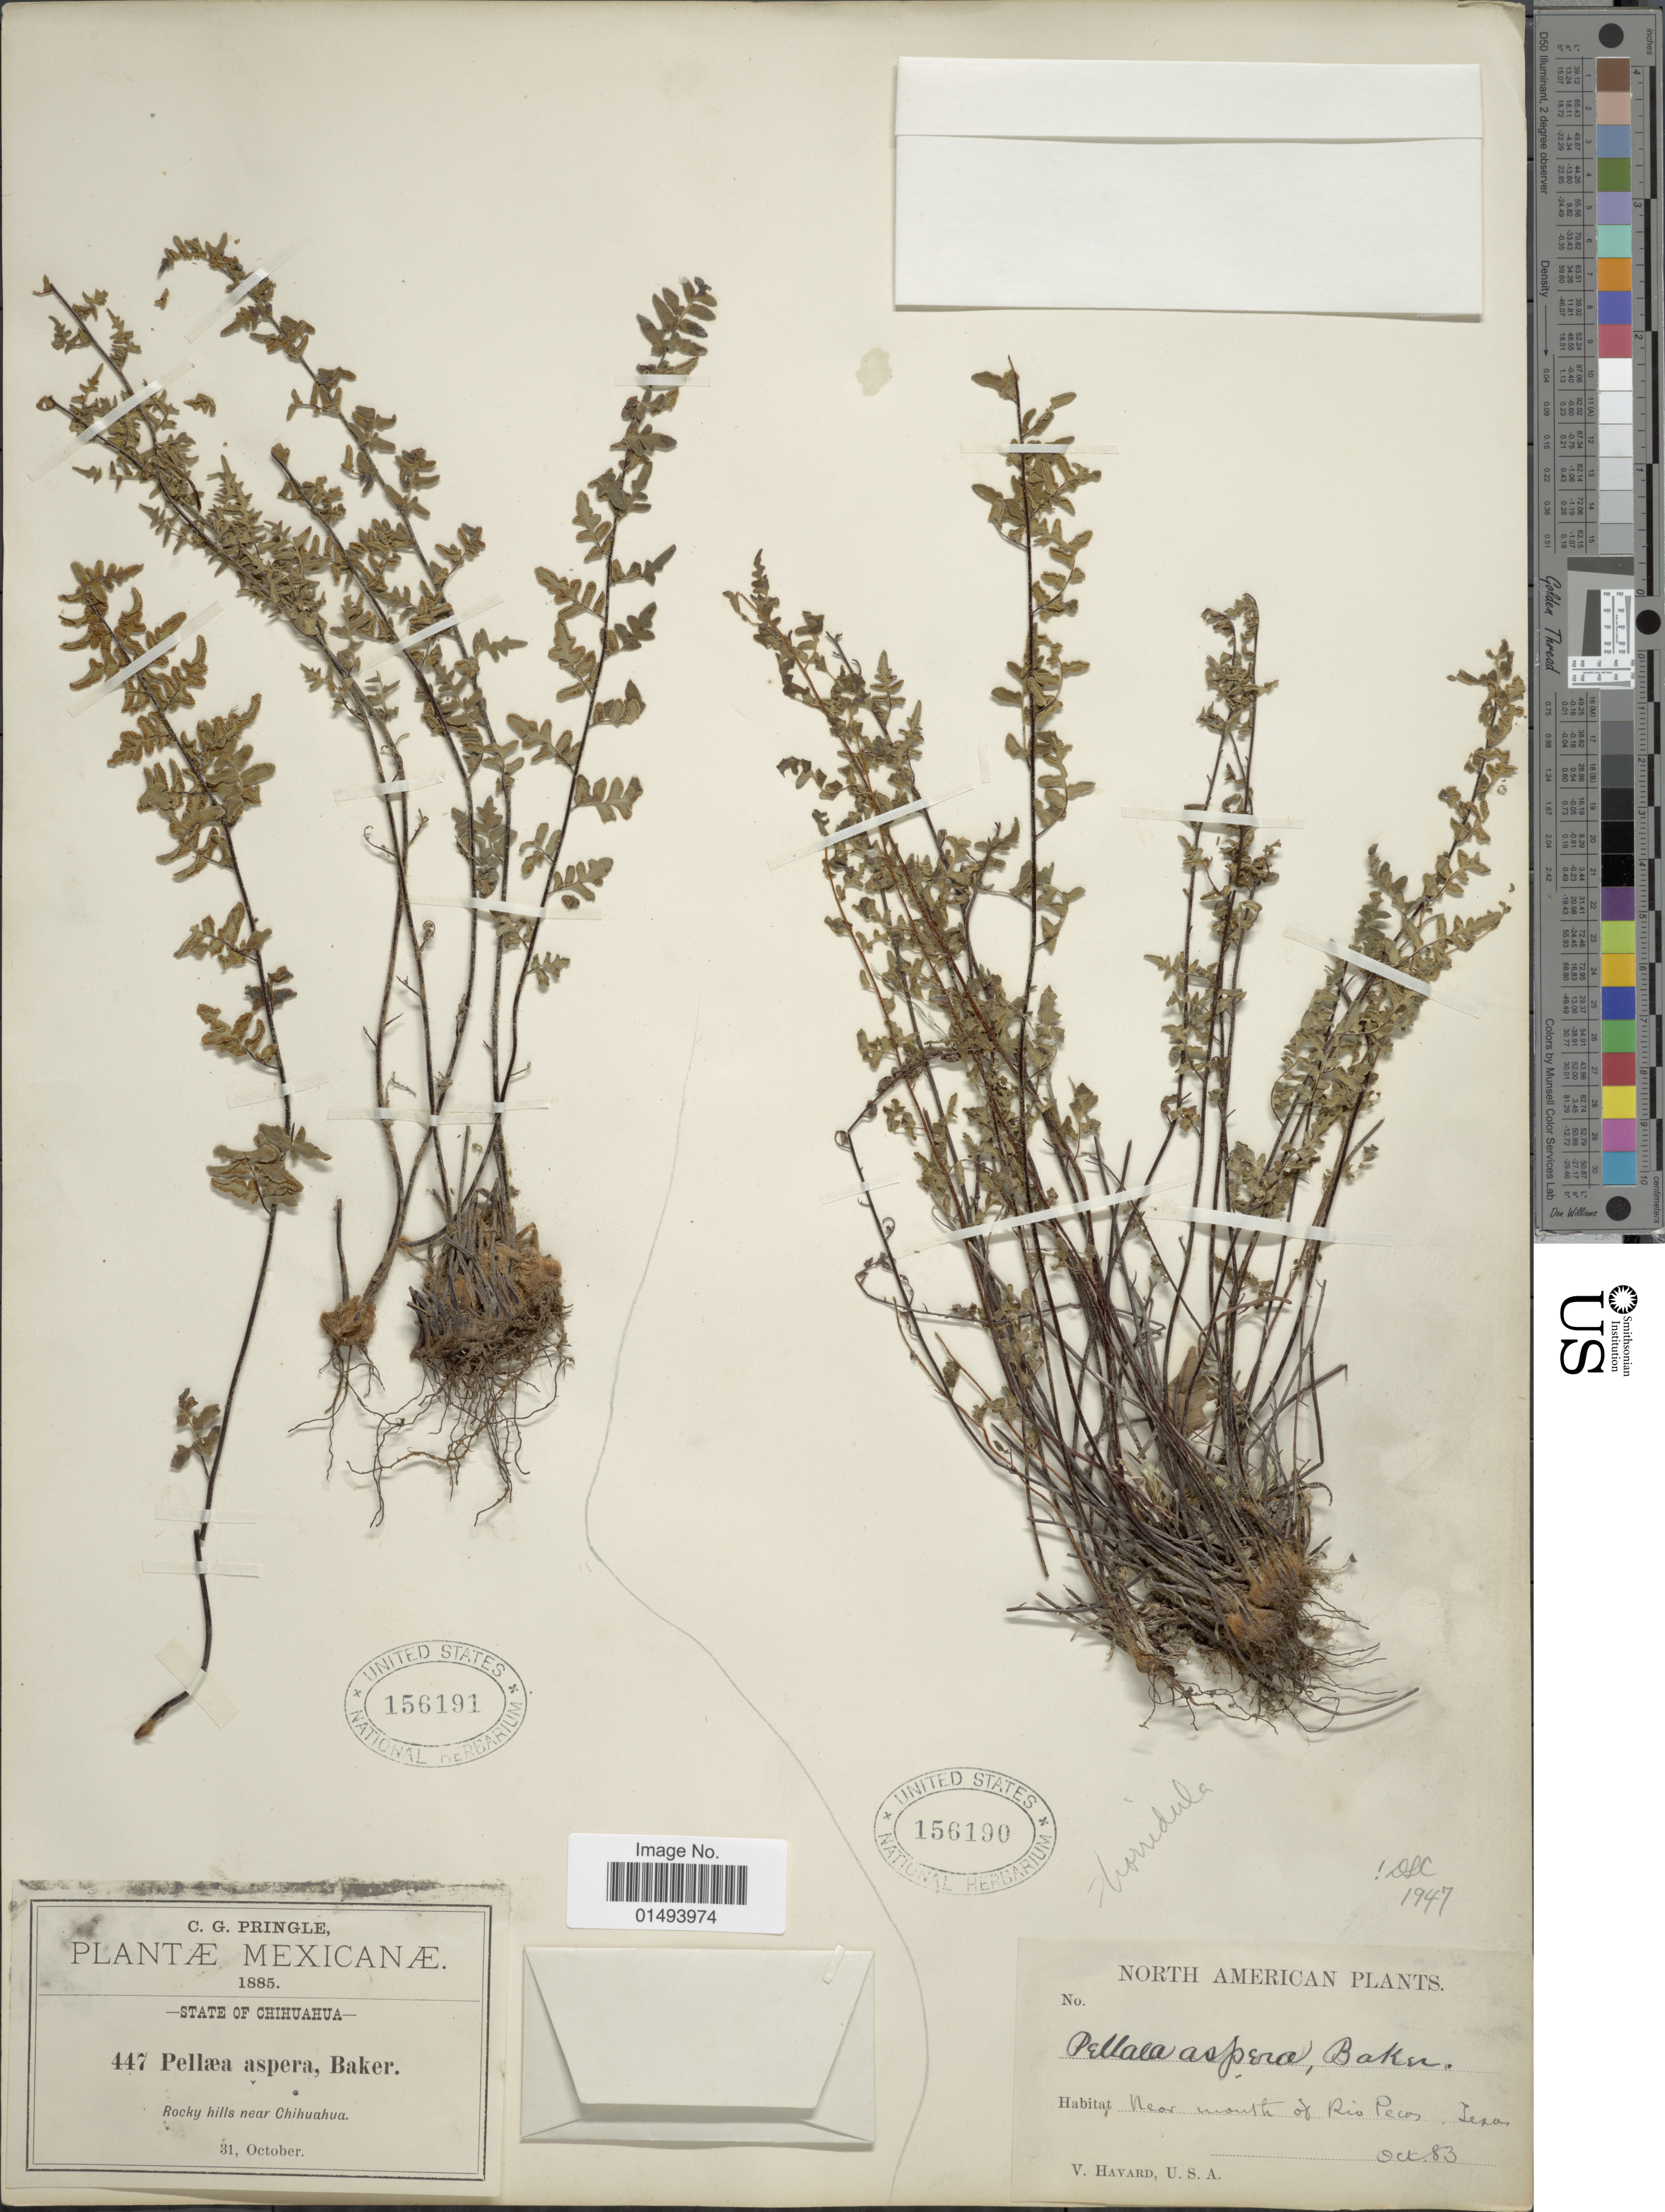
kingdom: Plantae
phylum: Tracheophyta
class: Polypodiopsida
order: Polypodiales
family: Pteridaceae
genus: Myriopteris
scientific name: Myriopteris scabra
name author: (C. Chr.) Grusz & Windham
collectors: C. G. Pringle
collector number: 447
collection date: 1885-10-31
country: Mexico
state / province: Chihuahua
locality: Rocky Hills near Chihuahua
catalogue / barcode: US 156191